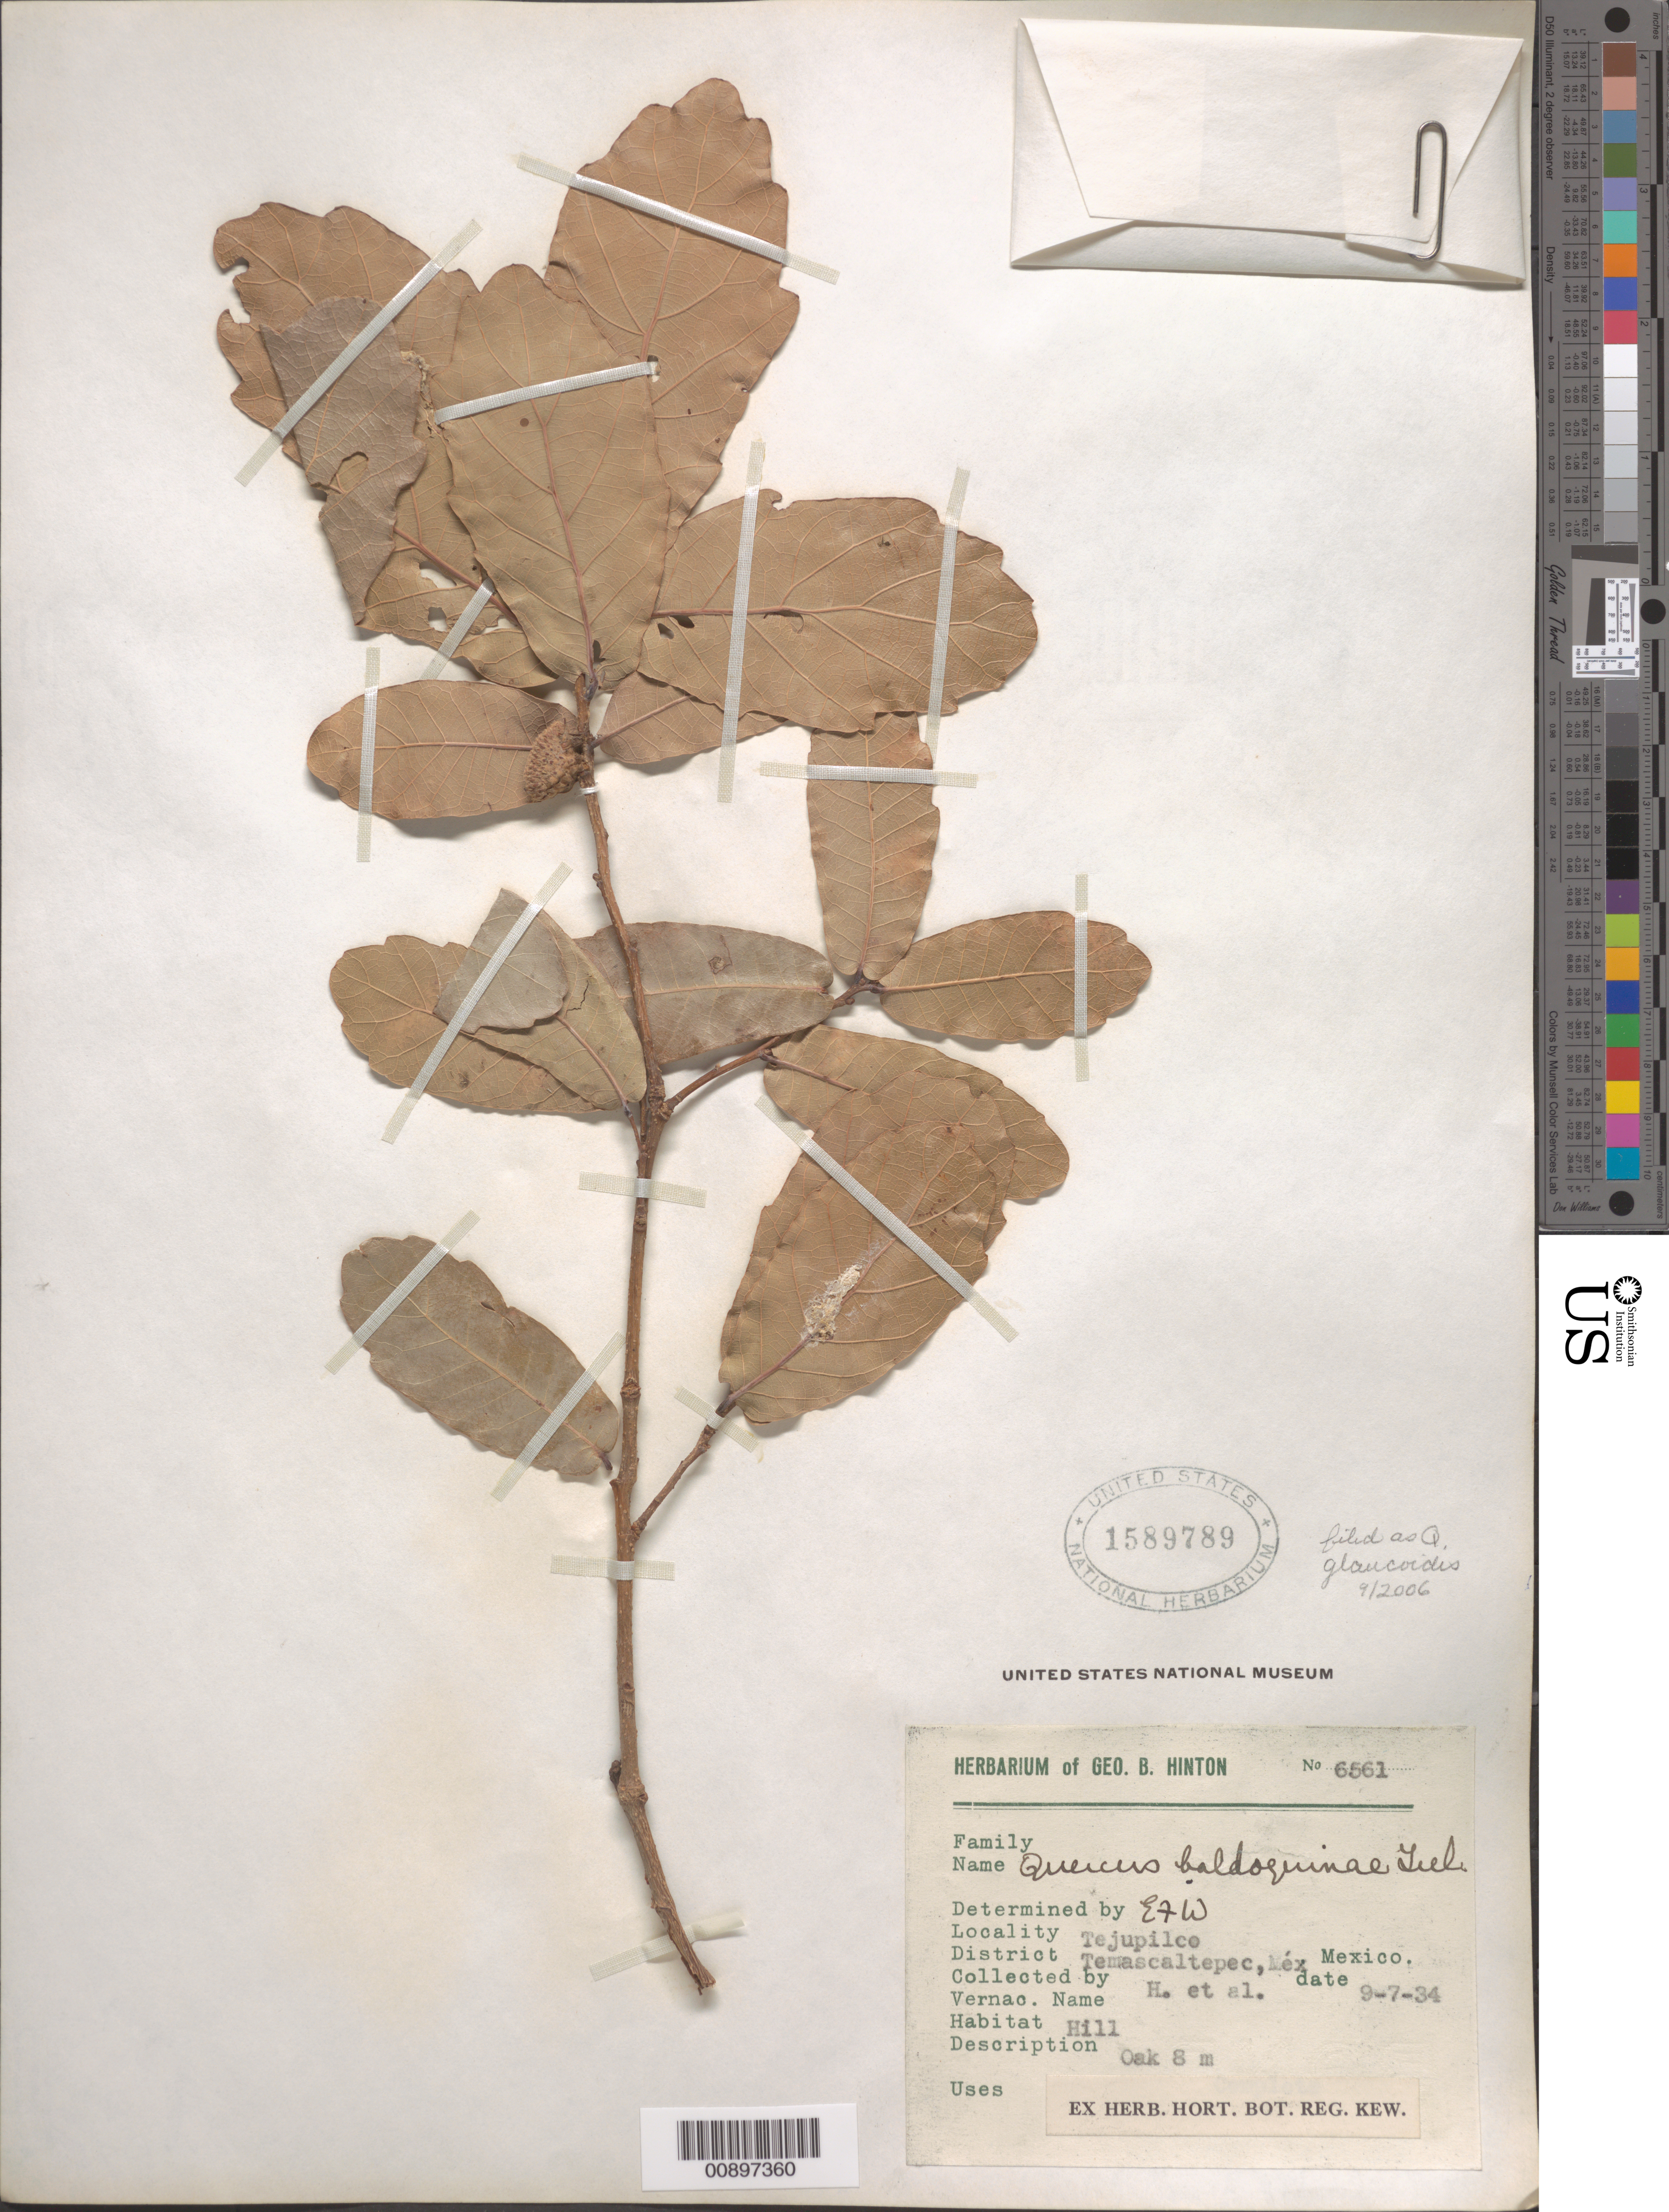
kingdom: Plantae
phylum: Tracheophyta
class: Magnoliopsida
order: Fagales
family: Fagaceae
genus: Quercus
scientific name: Quercus glaucoides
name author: M. Martens & Galeotti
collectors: G. B. Hinton & et al.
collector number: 6561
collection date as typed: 07 Sep 1934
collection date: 1934-09-07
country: Mexico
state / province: México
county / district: Temascaltepec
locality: Tejupilco, District of Temascaltepec, State of Mexico.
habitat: Hill.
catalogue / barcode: US 1589789